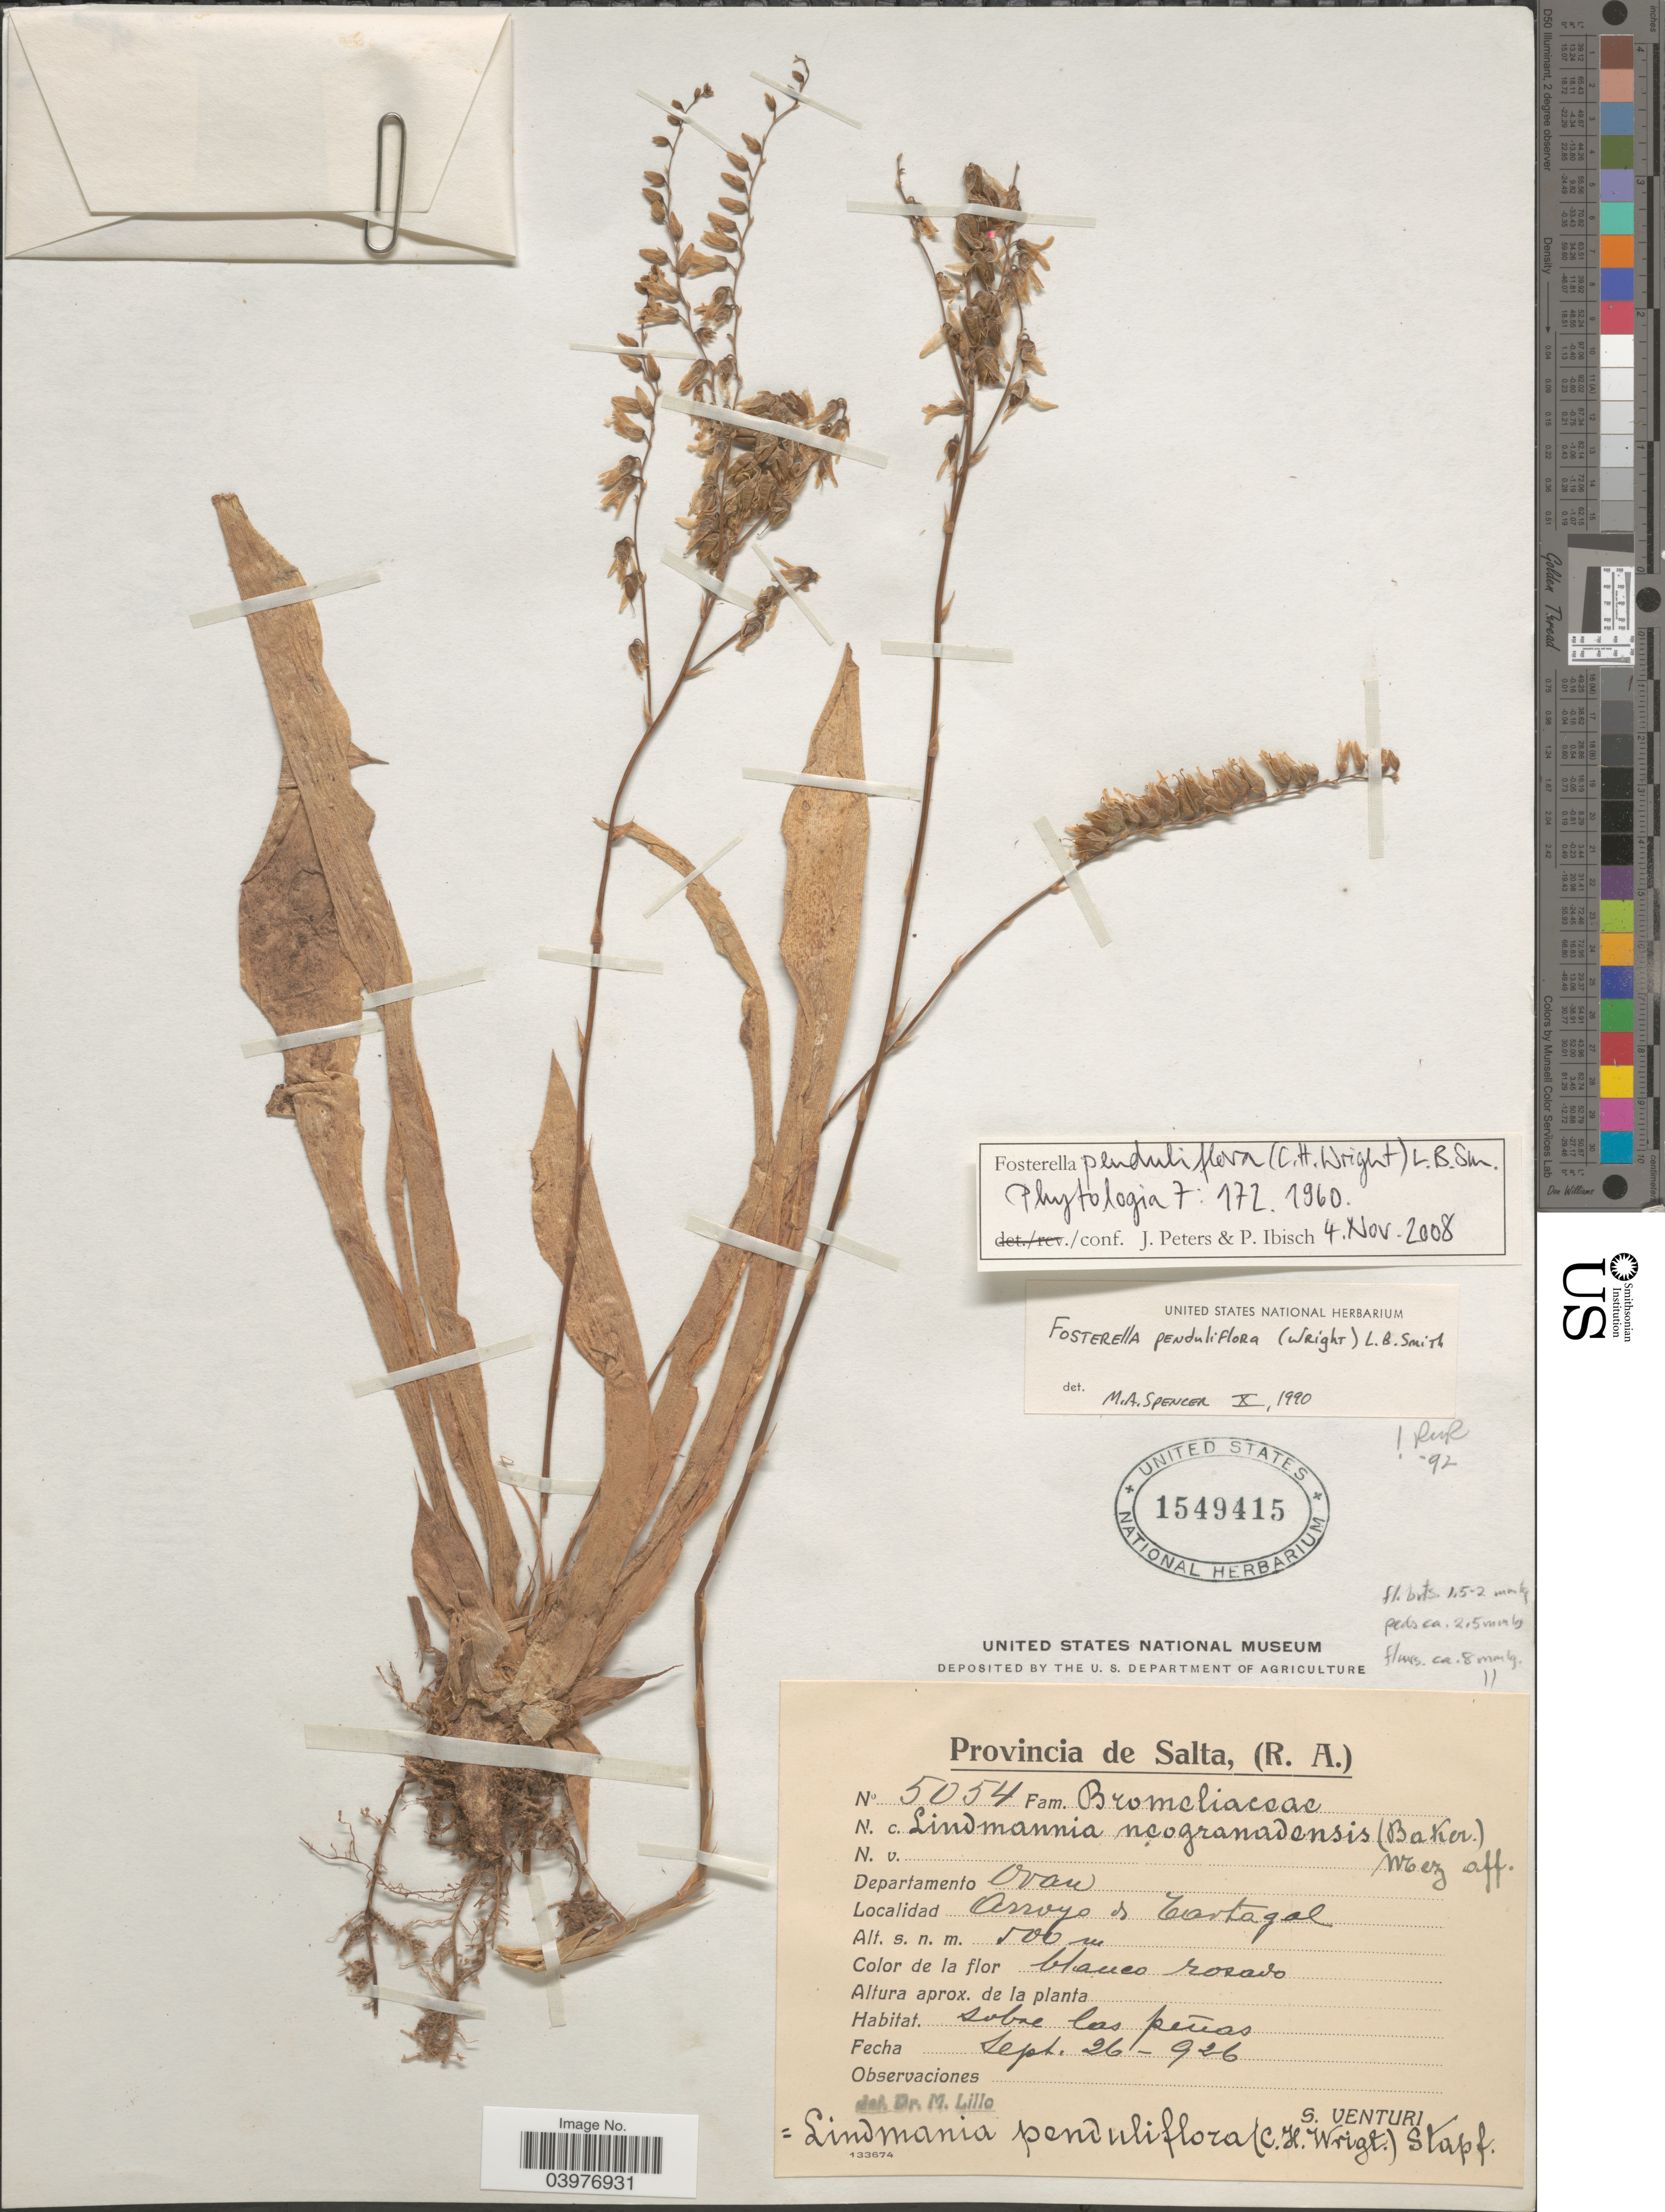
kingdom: Plantae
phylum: Tracheophyta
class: Liliopsida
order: Poales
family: Bromeliaceae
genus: Fosterella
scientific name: Fosterella penduliflora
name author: (C.H. Wright) L.B. Sm.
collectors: S. Venturi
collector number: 5054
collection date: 1926-09-26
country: Argentina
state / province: Salta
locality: Departamento Oran. Arroyo de Cartagal.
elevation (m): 500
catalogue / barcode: US 1549415